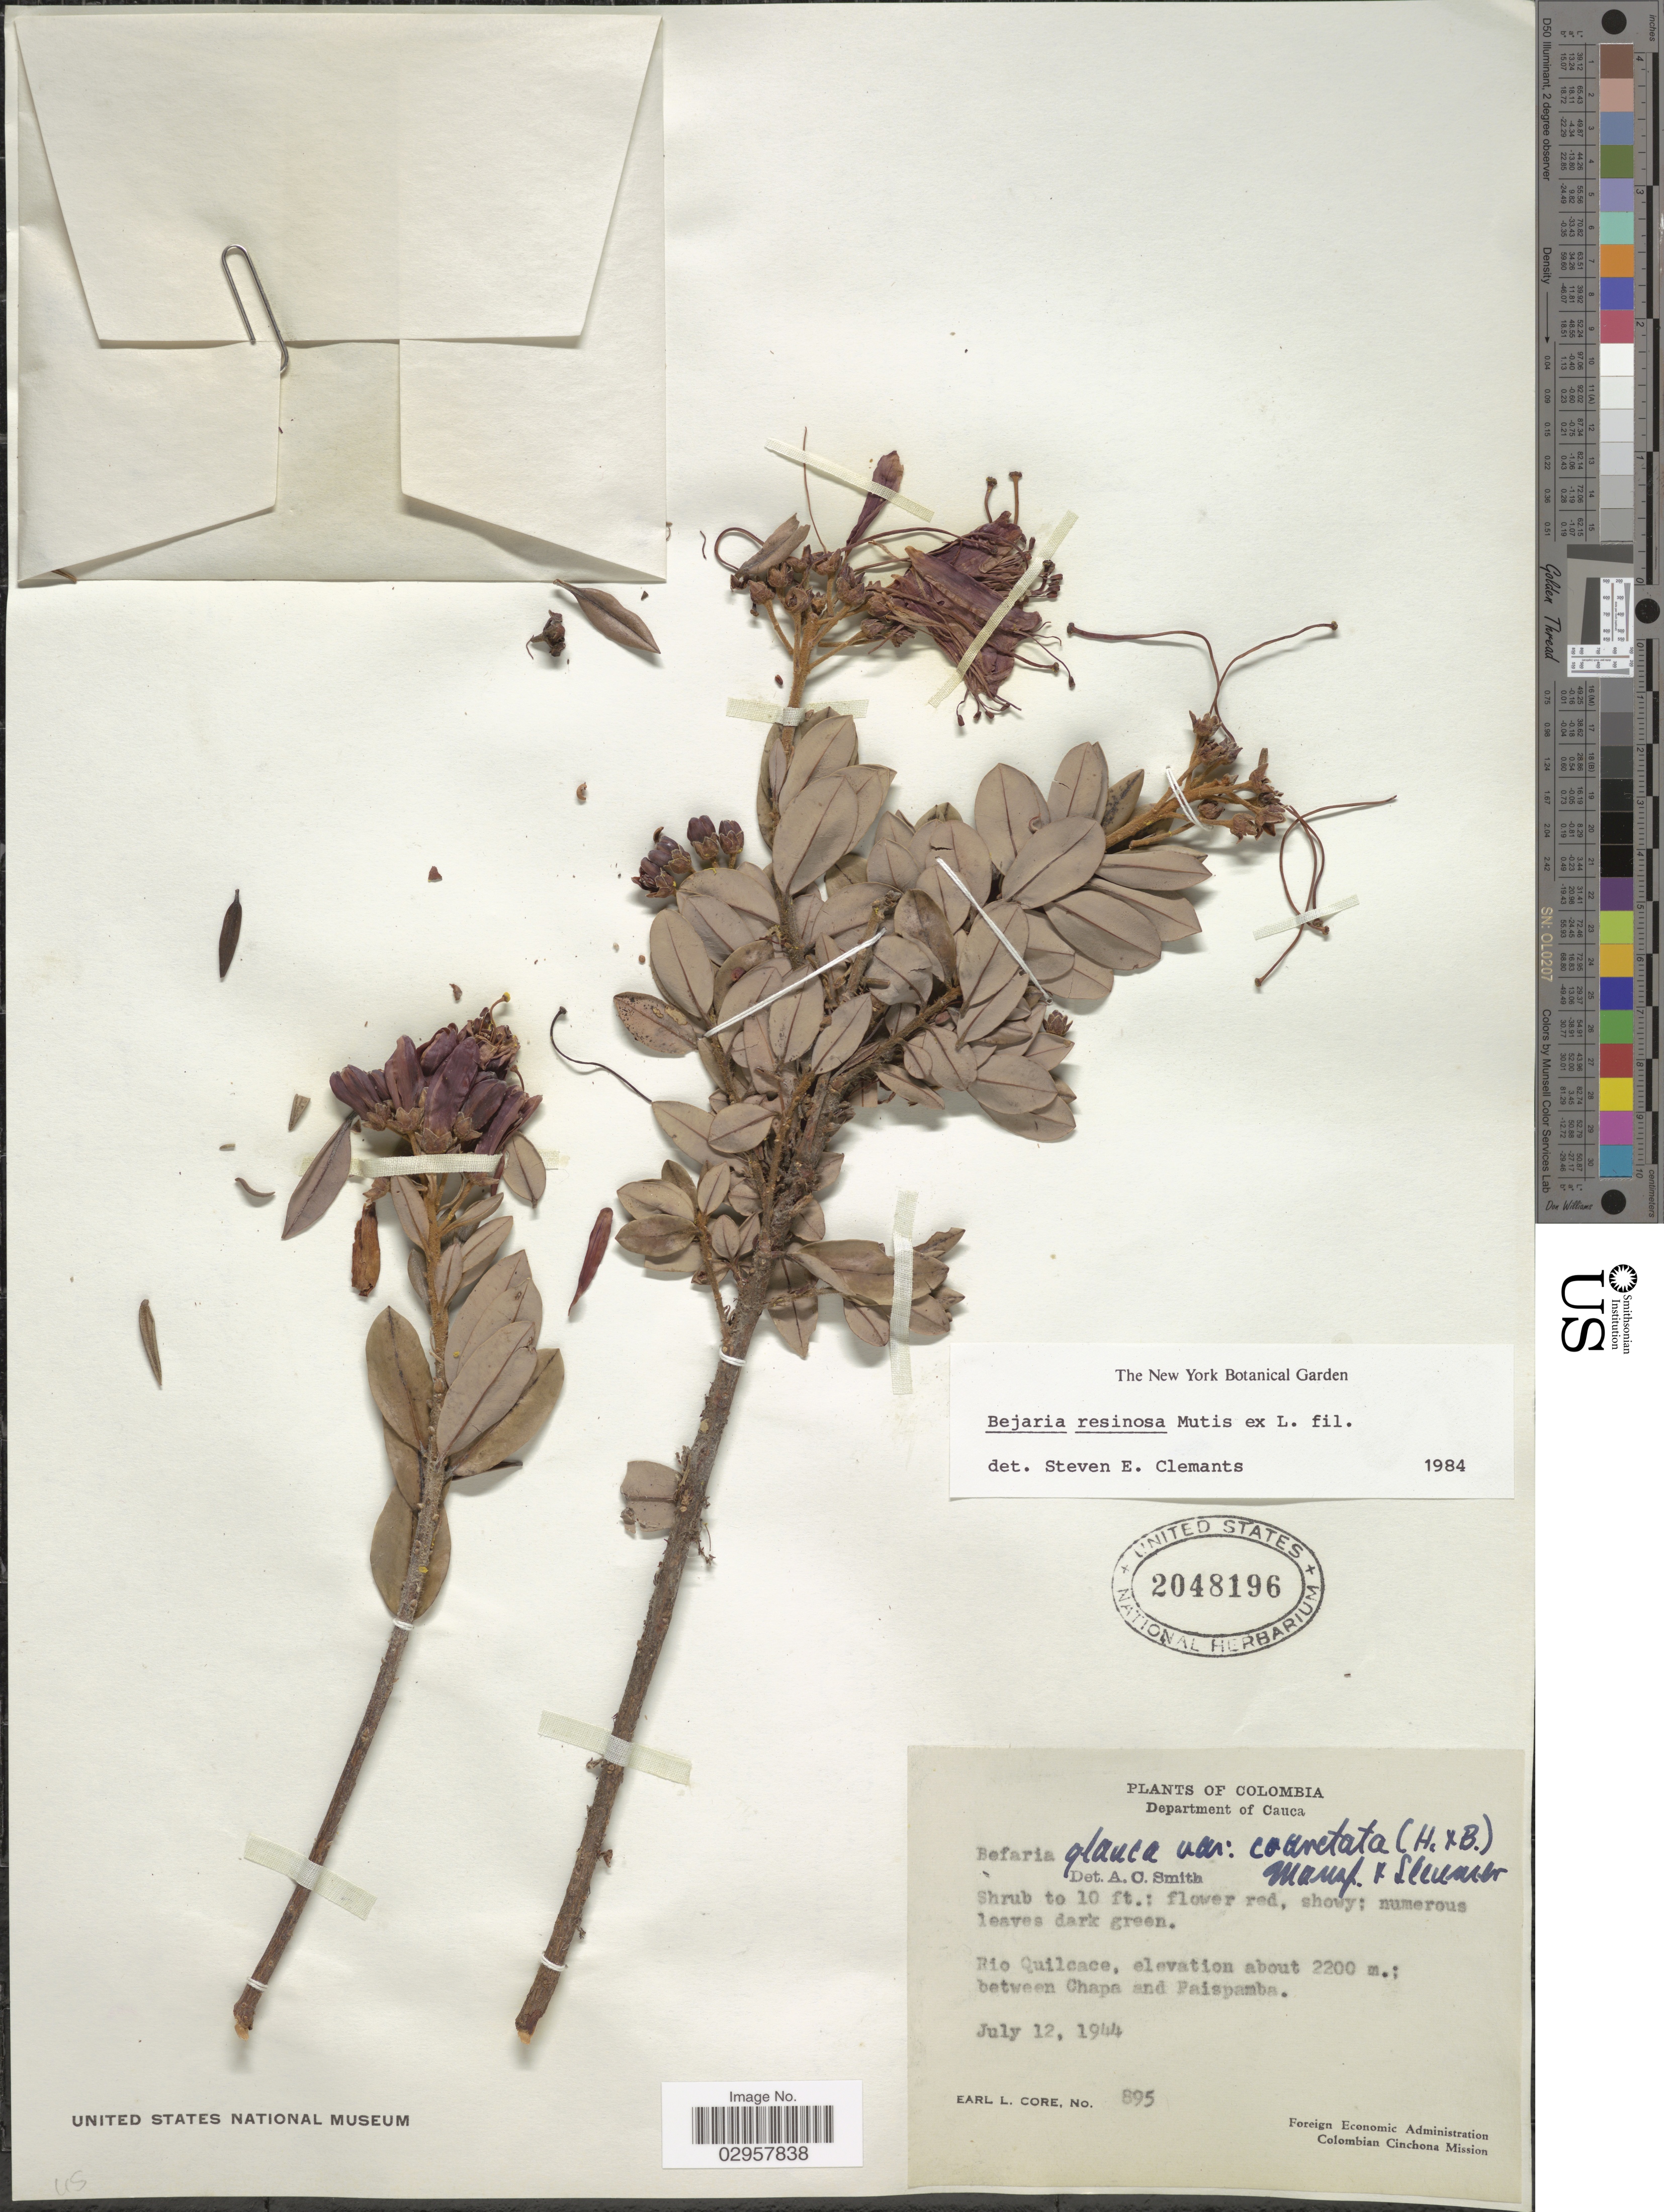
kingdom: Plantae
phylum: Tracheophyta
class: Magnoliopsida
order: Ericales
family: Ericaceae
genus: Befaria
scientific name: Befaria resinosa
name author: Mutis ex L. f.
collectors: E. L. Core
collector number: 895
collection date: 1944-07-12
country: Colombia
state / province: Cauca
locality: Department of Cauca. Rio Quilcace; between Chapa and Paispamba.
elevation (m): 2200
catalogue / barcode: US 2048196